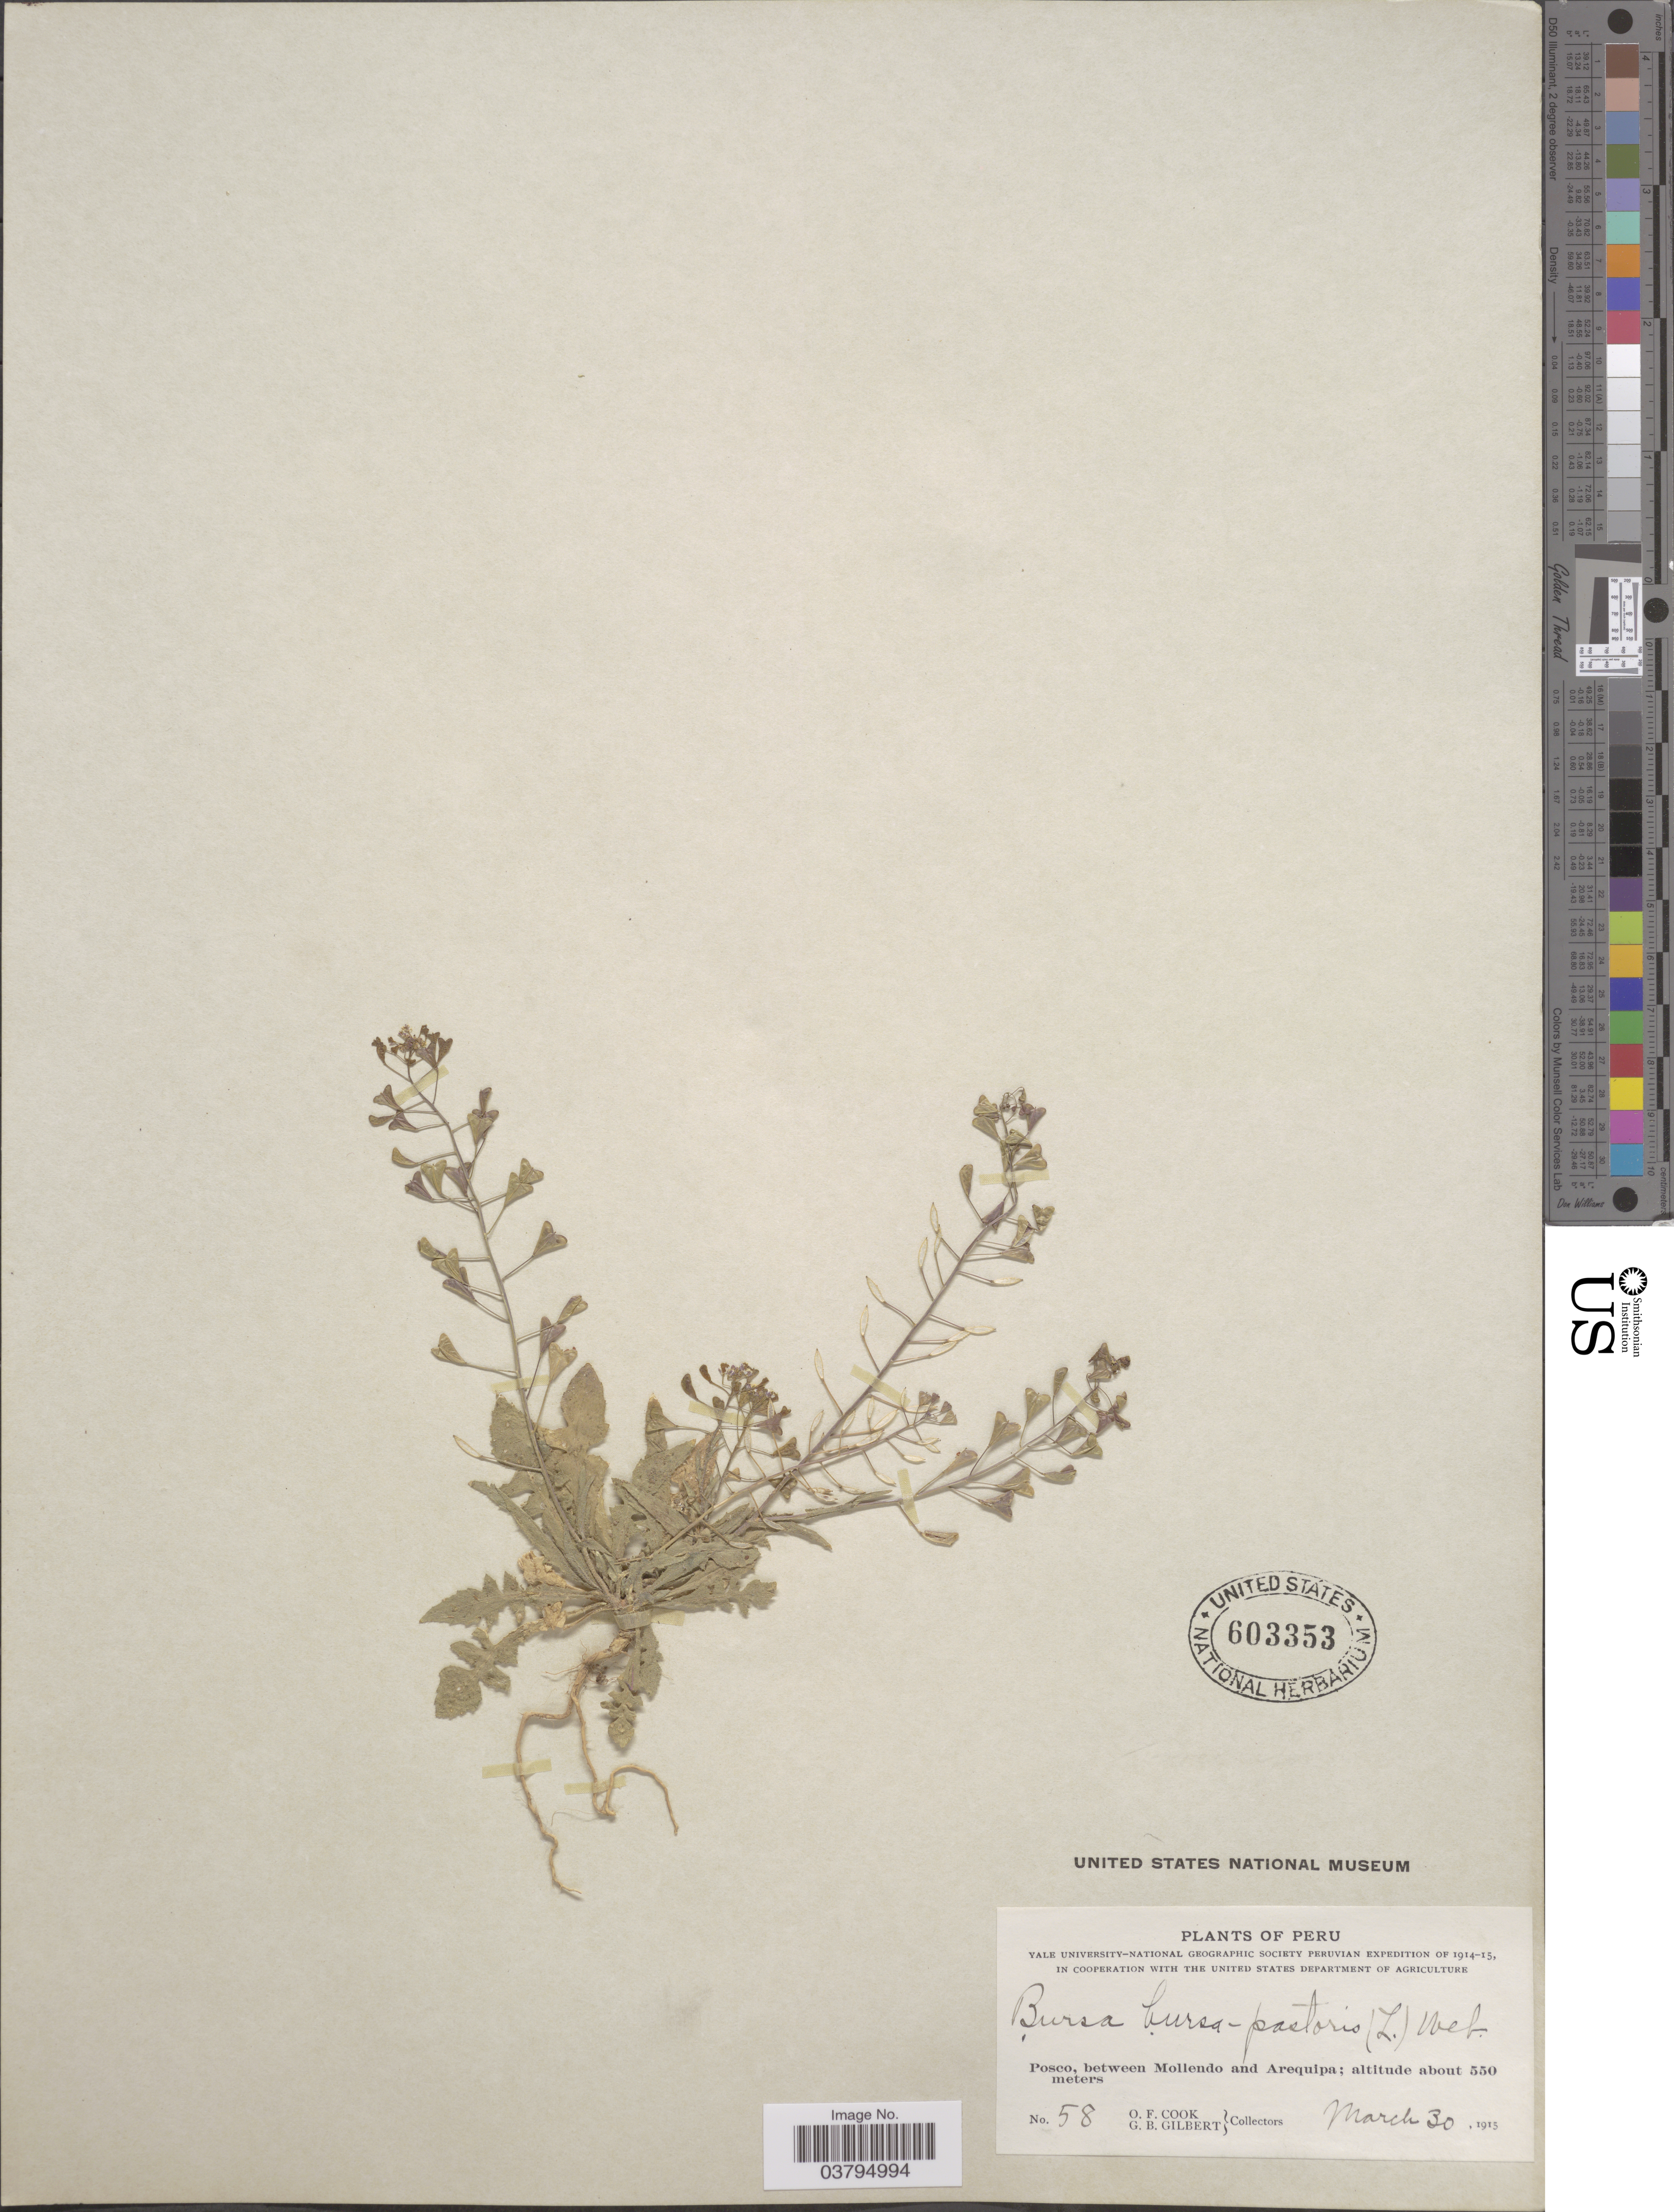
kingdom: Plantae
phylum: Tracheophyta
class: Magnoliopsida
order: Brassicales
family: Brassicaceae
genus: Capsella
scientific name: Capsella bursa-pastoris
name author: (L.) Medik.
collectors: O. F. Cook & G. B. Gilbert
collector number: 58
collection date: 1915-03-30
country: Peru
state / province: Arequipa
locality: Posco, between Mollendo and Arequipa.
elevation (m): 550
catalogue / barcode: US 603353